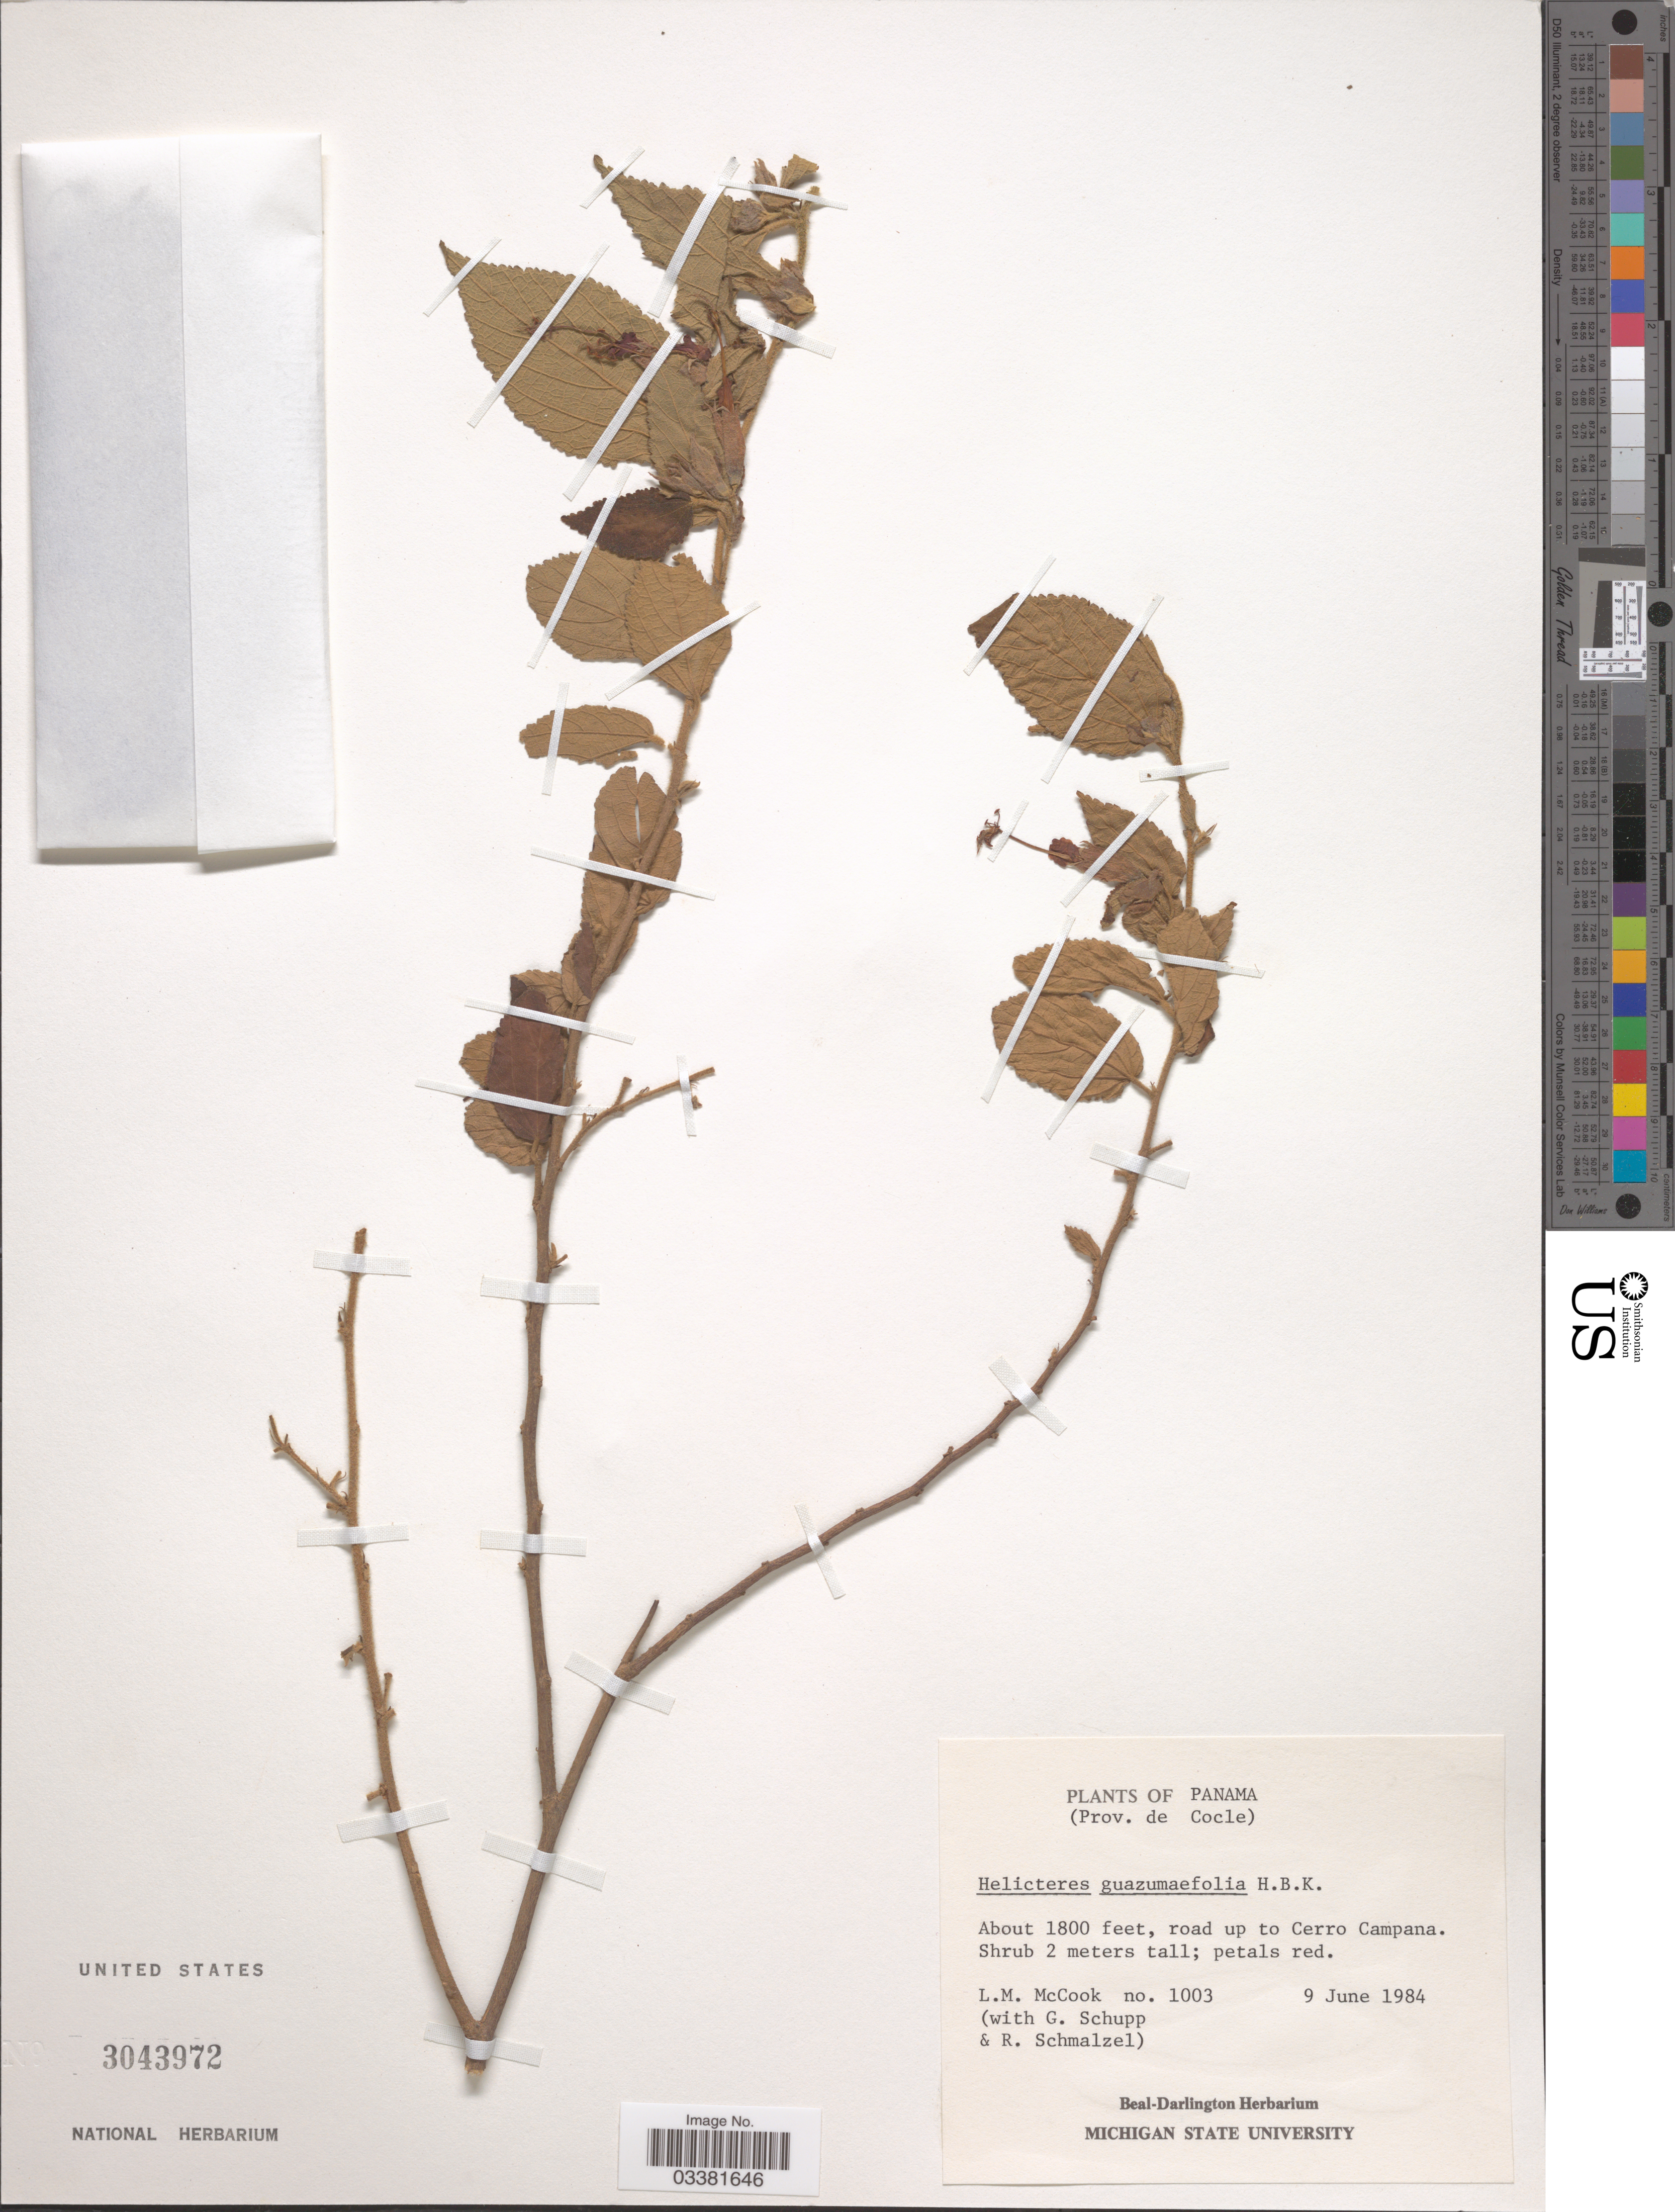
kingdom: Plantae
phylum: Tracheophyta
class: Magnoliopsida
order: Malvales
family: Malvaceae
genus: Helicteres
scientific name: Helicteres guazumifolia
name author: Kunth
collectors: L. McCook, G. Schupp & R. Schmalzel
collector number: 1003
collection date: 1984-06-09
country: Panama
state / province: Coclé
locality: Road up to Cerro Campana.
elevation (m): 549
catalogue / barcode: US 3043972